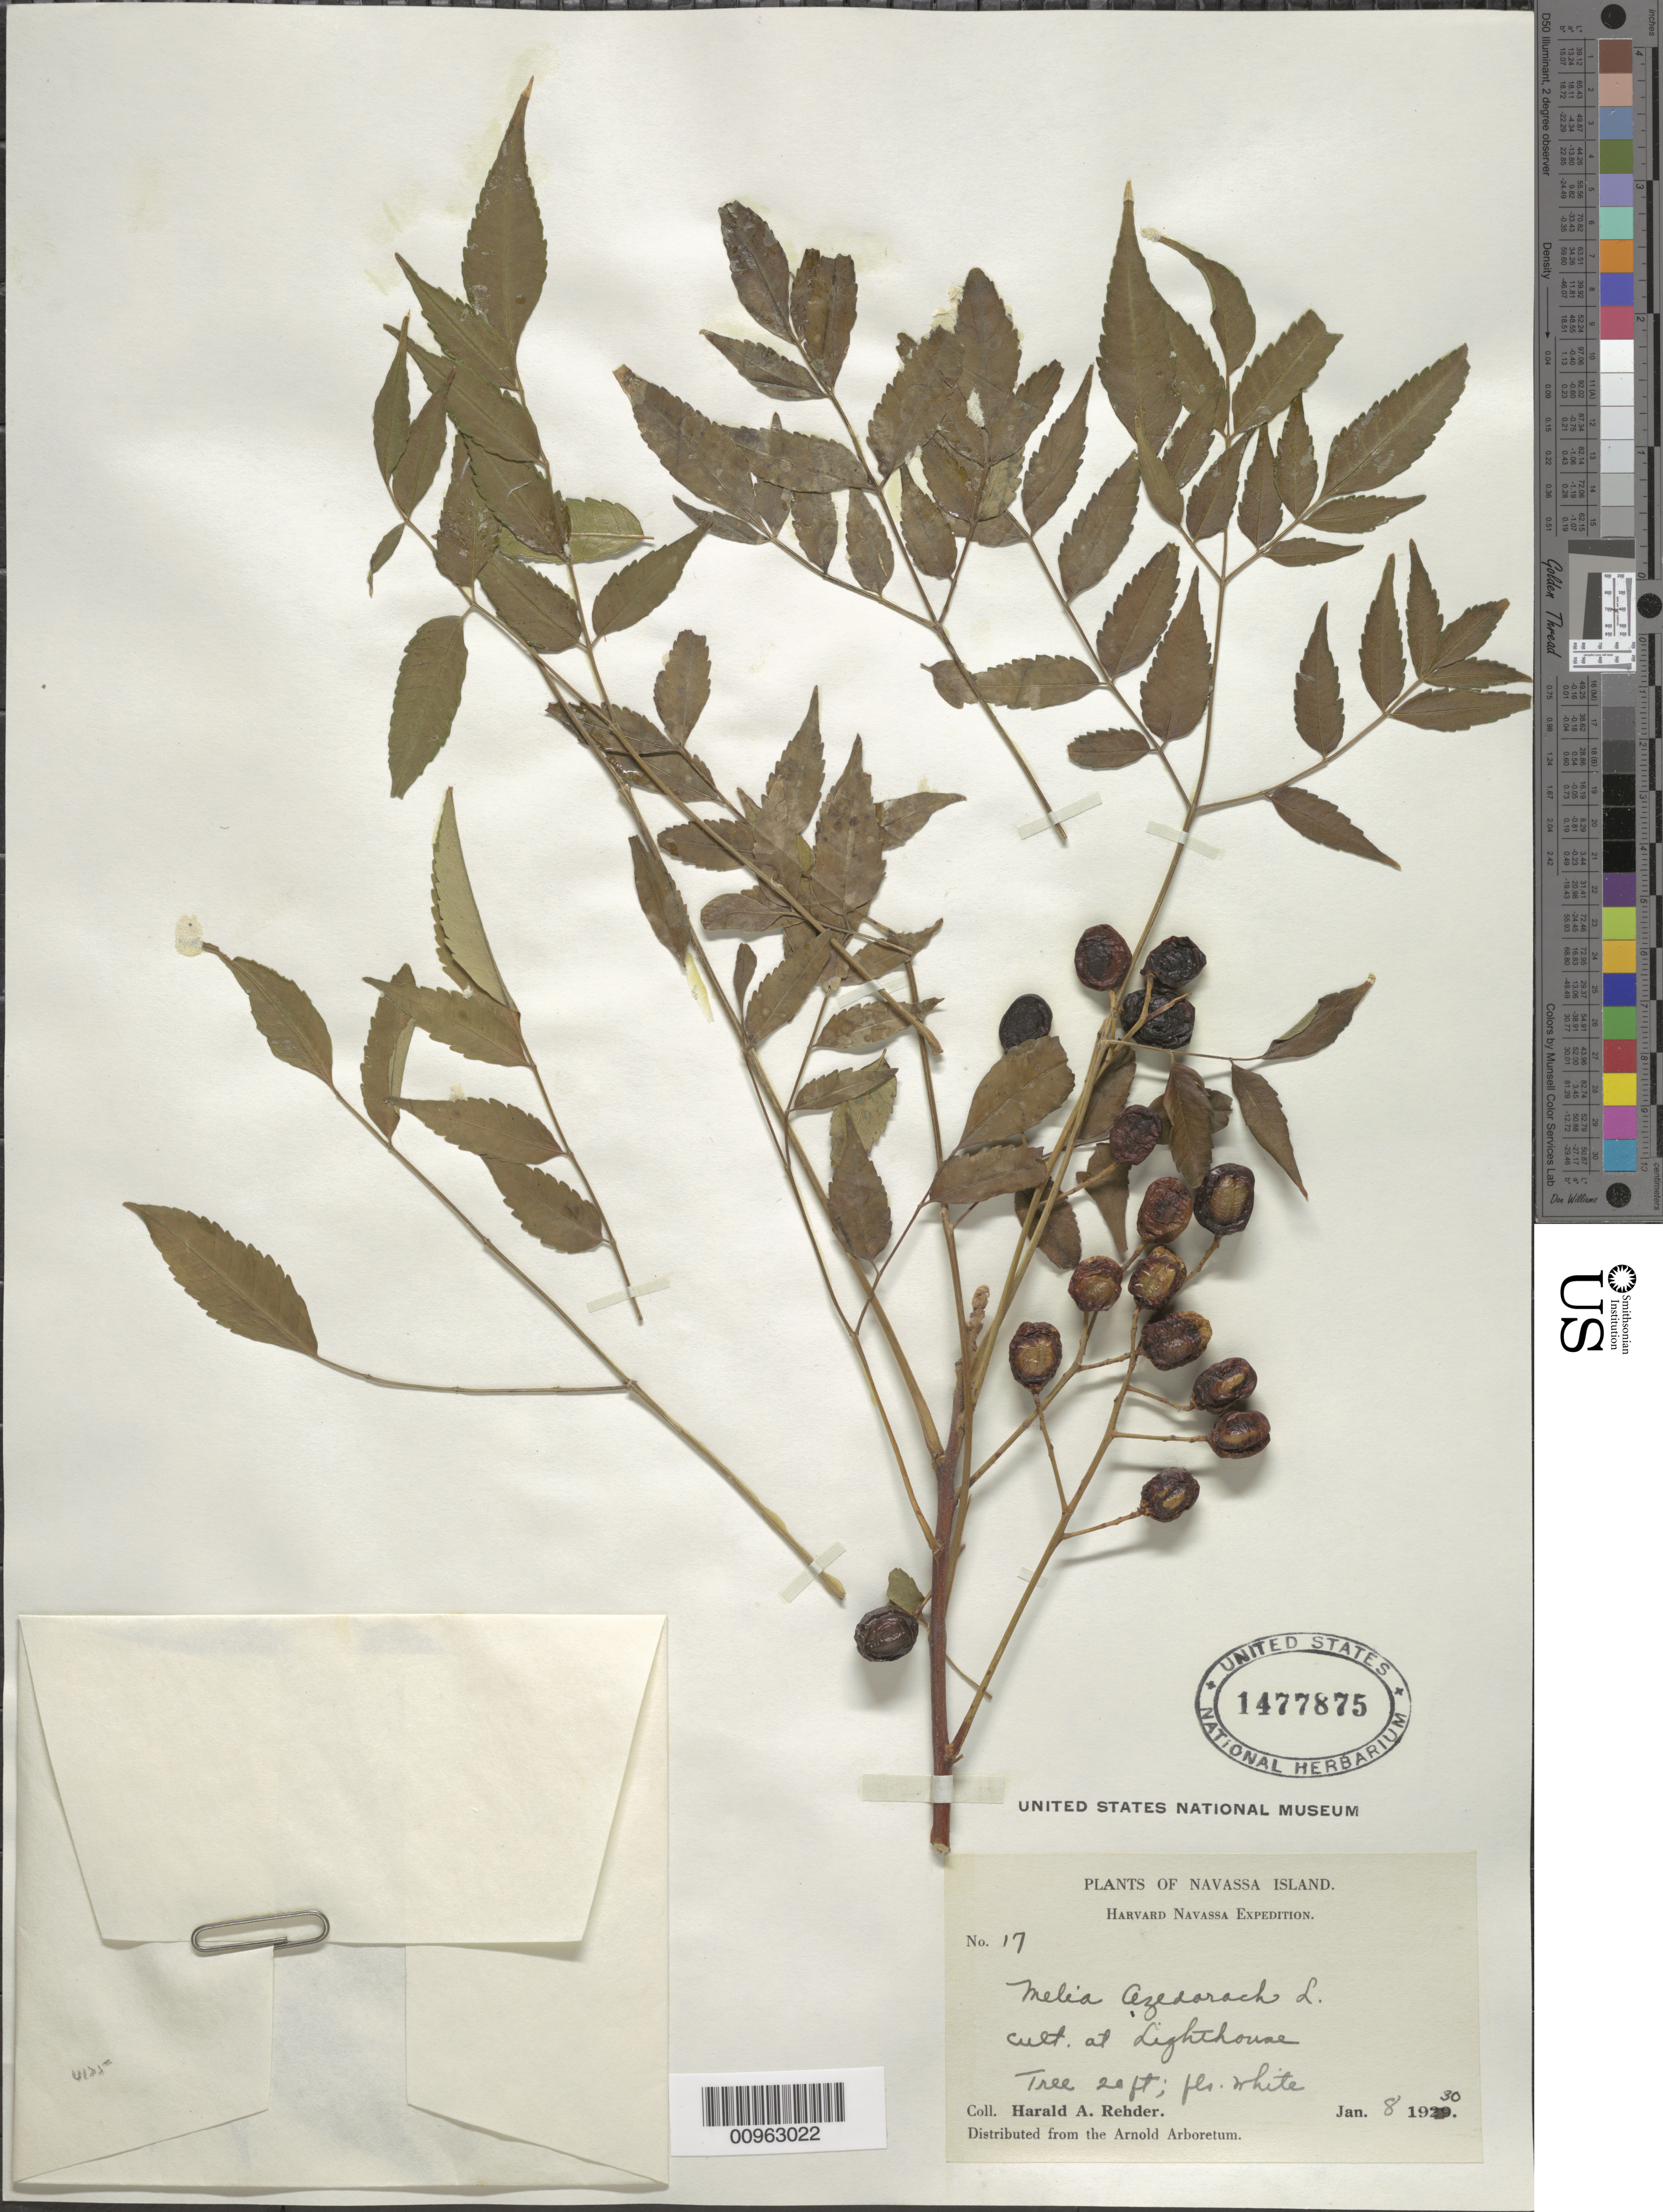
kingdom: Plantae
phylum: Tracheophyta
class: Magnoliopsida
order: Sapindales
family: Meliaceae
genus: Melia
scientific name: Melia azedarach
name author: L.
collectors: H. A. Rehder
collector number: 17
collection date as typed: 08 Jan 1930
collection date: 1930-01-08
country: Navassa Island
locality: At lighthouse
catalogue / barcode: US 1477875